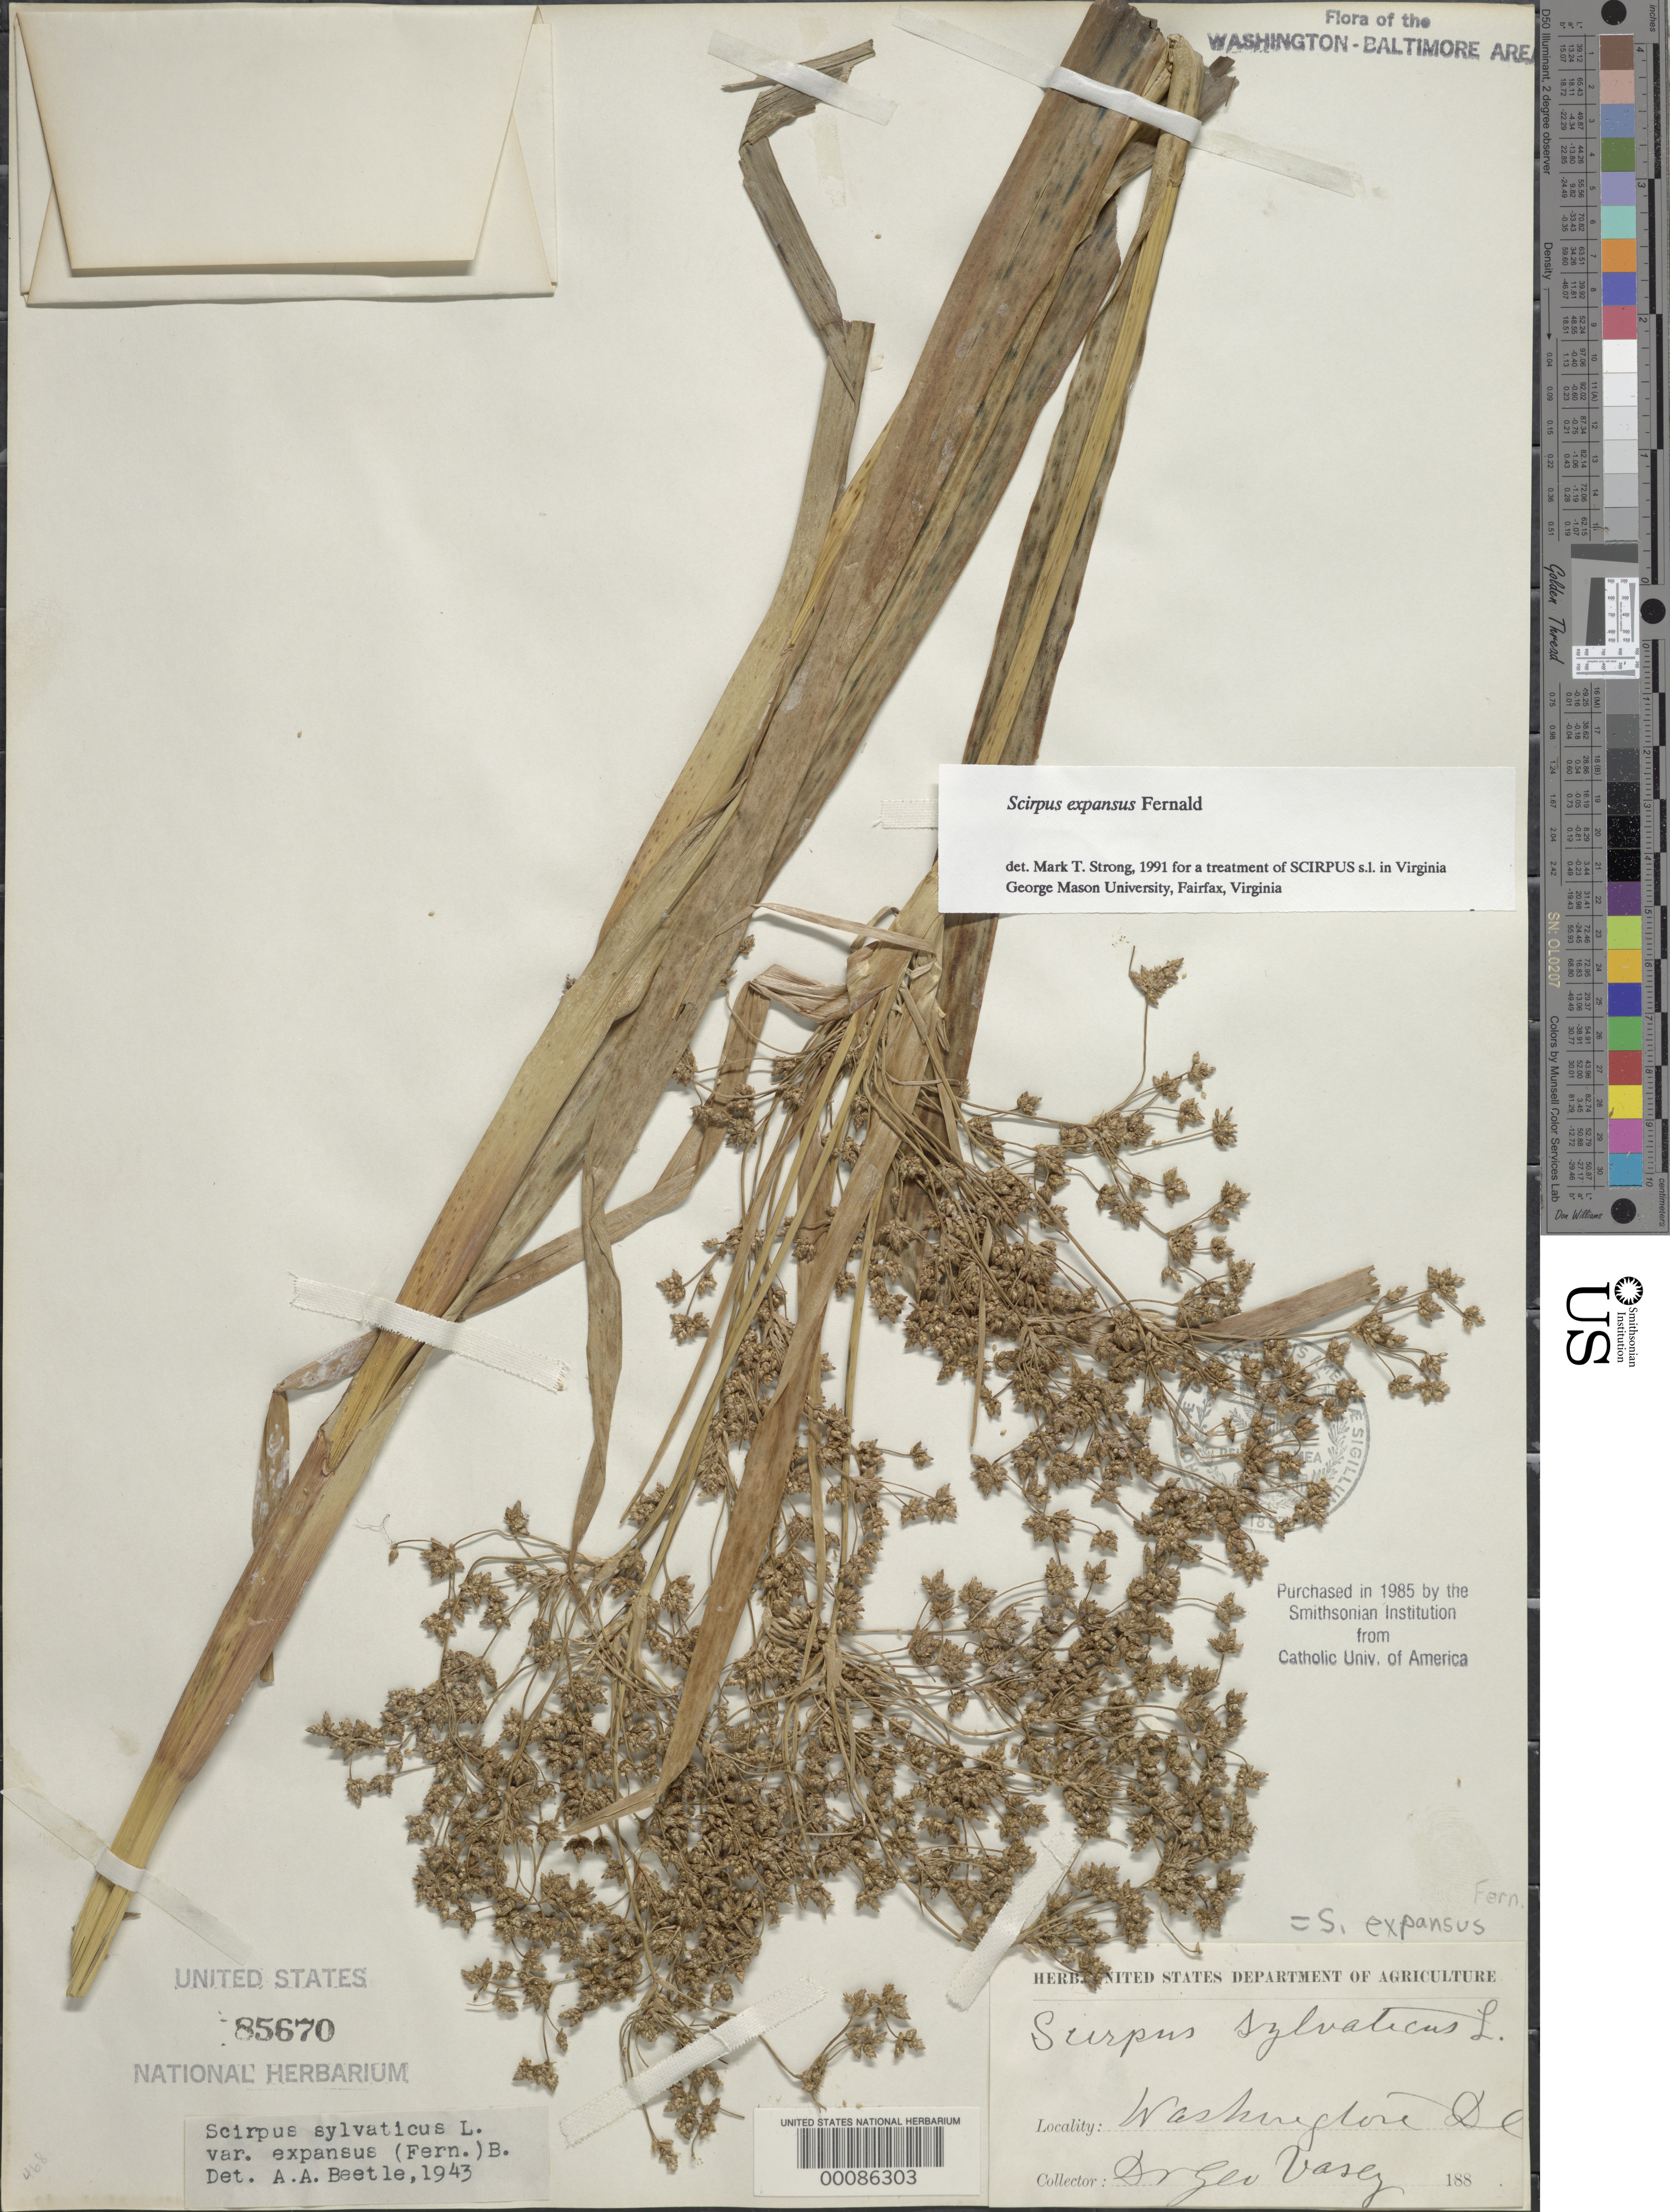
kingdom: Plantae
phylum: Tracheophyta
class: Liliopsida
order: Poales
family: Cyperaceae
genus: Scirpus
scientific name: Scirpus expansus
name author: Fernald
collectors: G. Vasey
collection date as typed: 1880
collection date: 1880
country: United States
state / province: District of Columbia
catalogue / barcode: US 85670